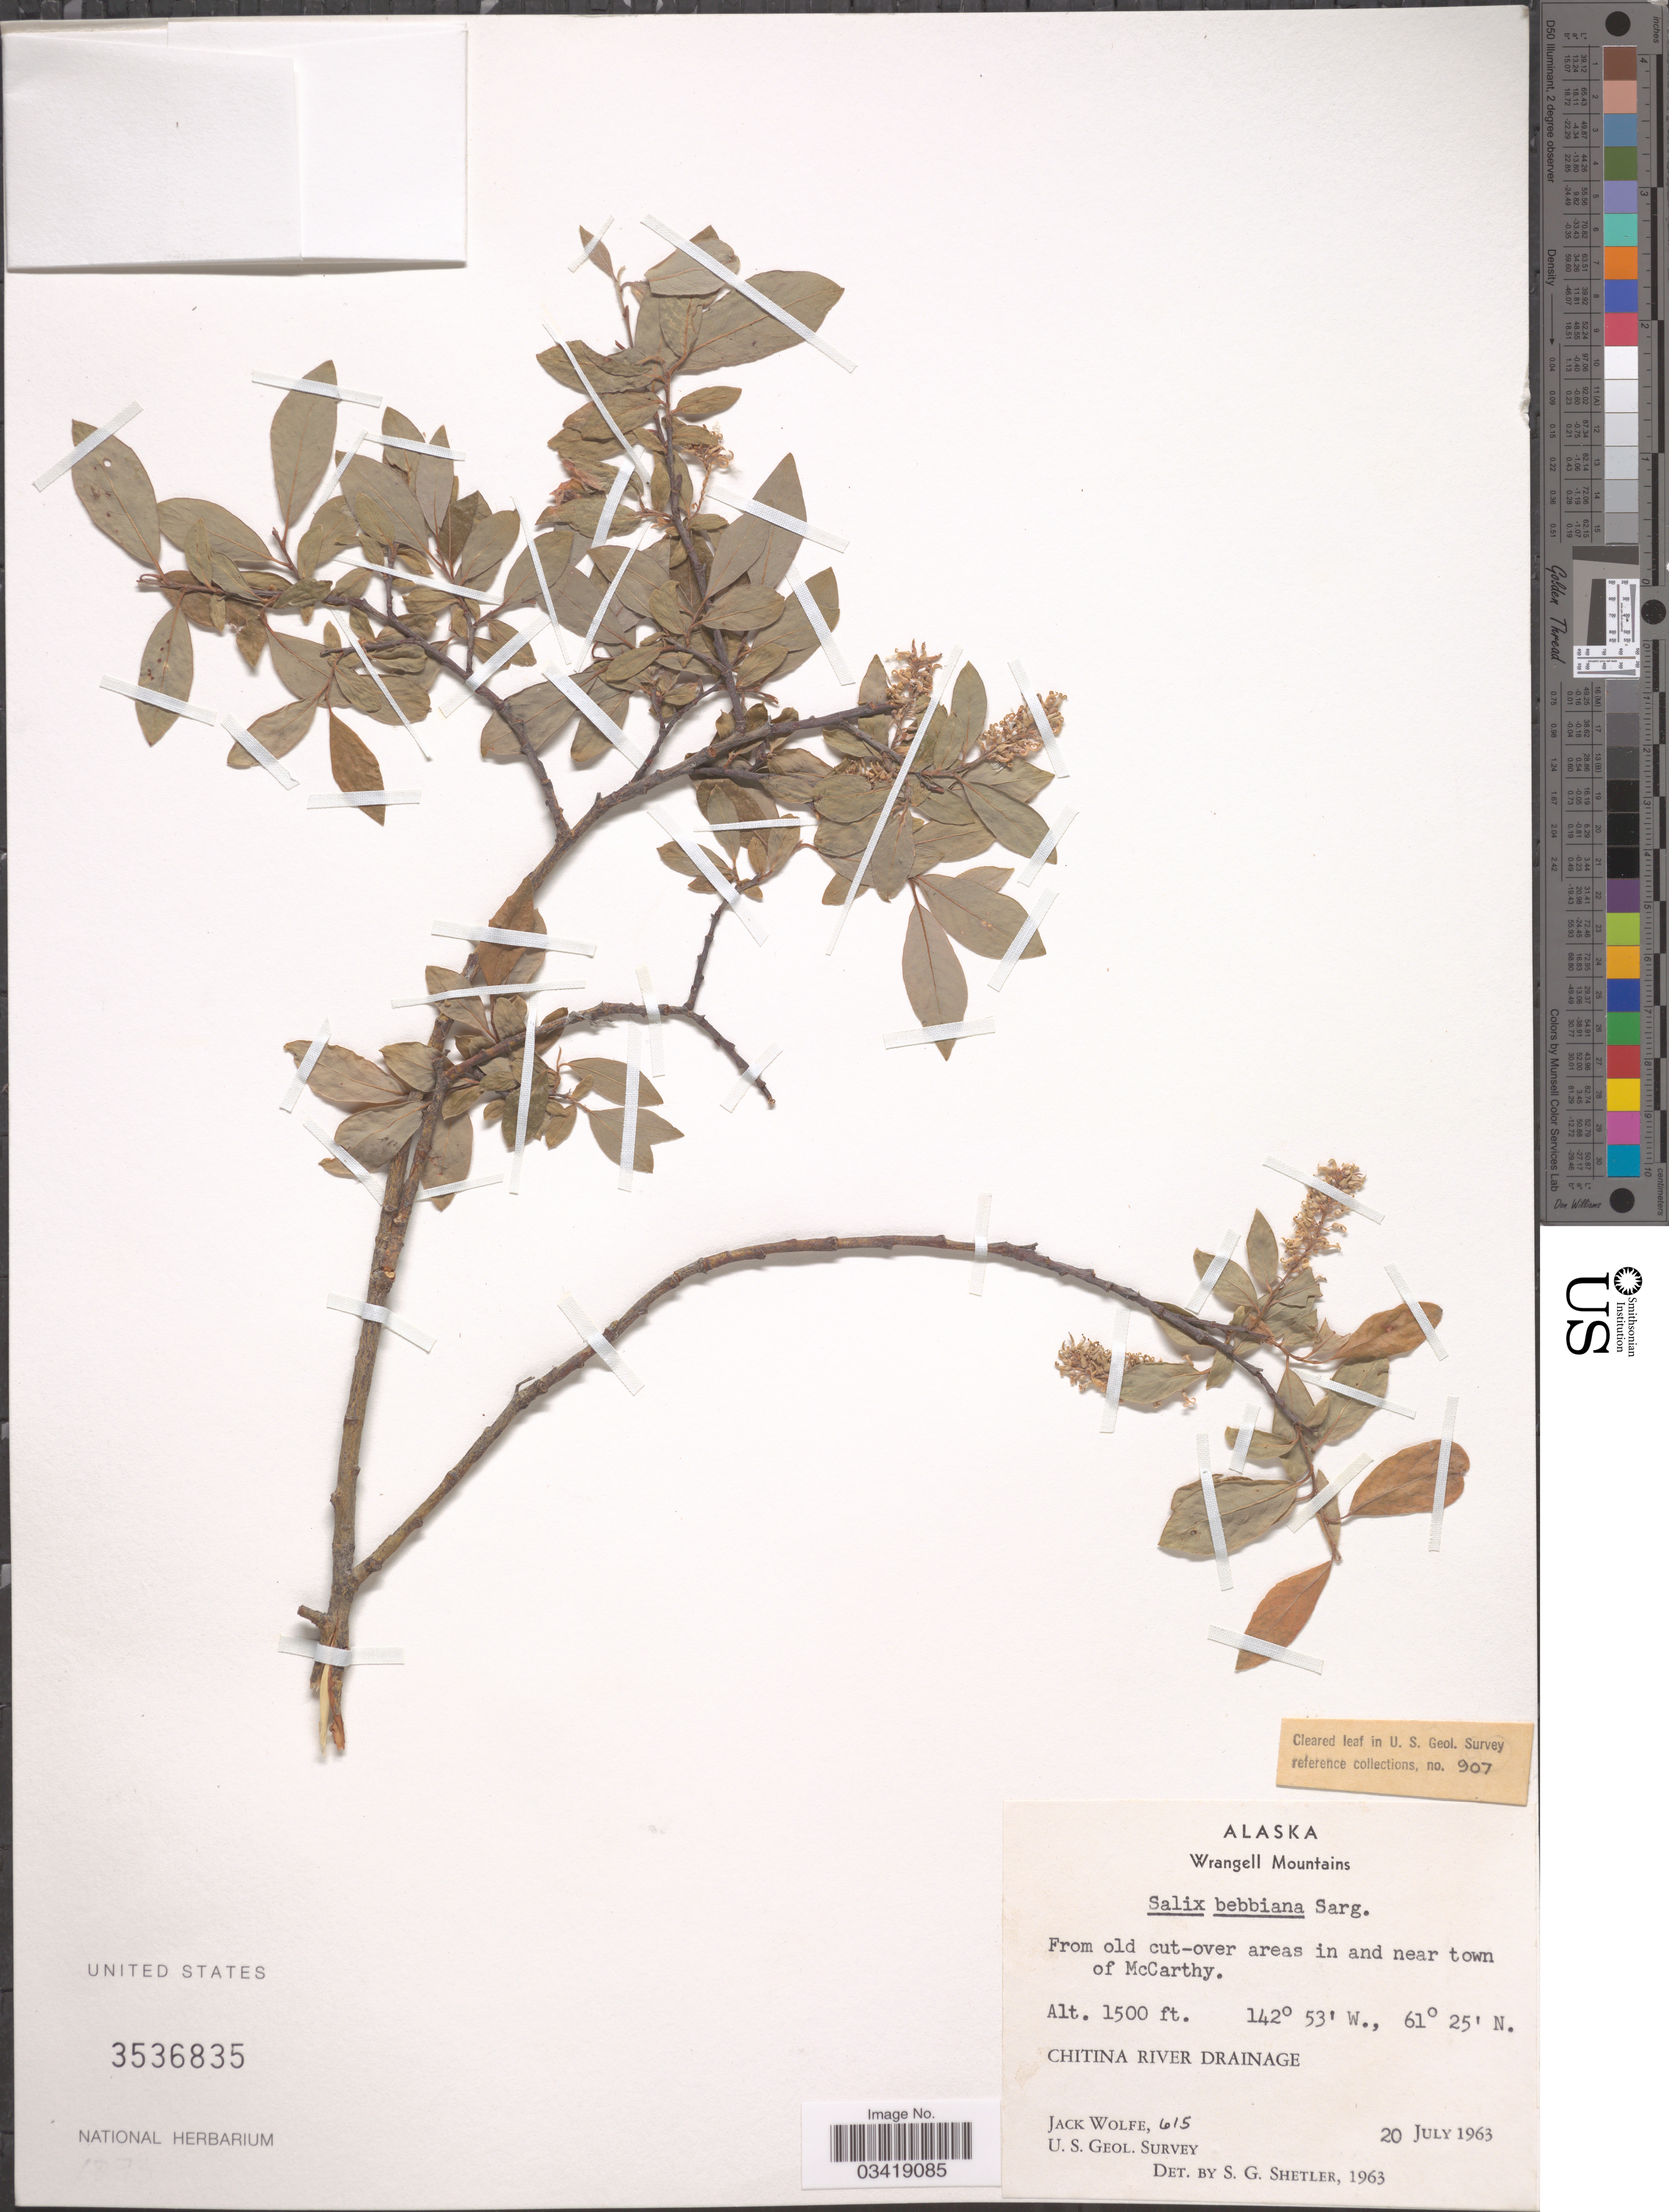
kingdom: Plantae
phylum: Tracheophyta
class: Magnoliopsida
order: Malpighiales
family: Salicaceae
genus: Salix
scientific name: Salix bebbiana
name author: Sarg.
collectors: J. Wolfe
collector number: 615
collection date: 1963-07-20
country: United States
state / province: Alaska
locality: Wrangell Mountains. From old cut-over areas in and near town of McCarthy. Chitina River Drainage.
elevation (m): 457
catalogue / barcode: US 3536835